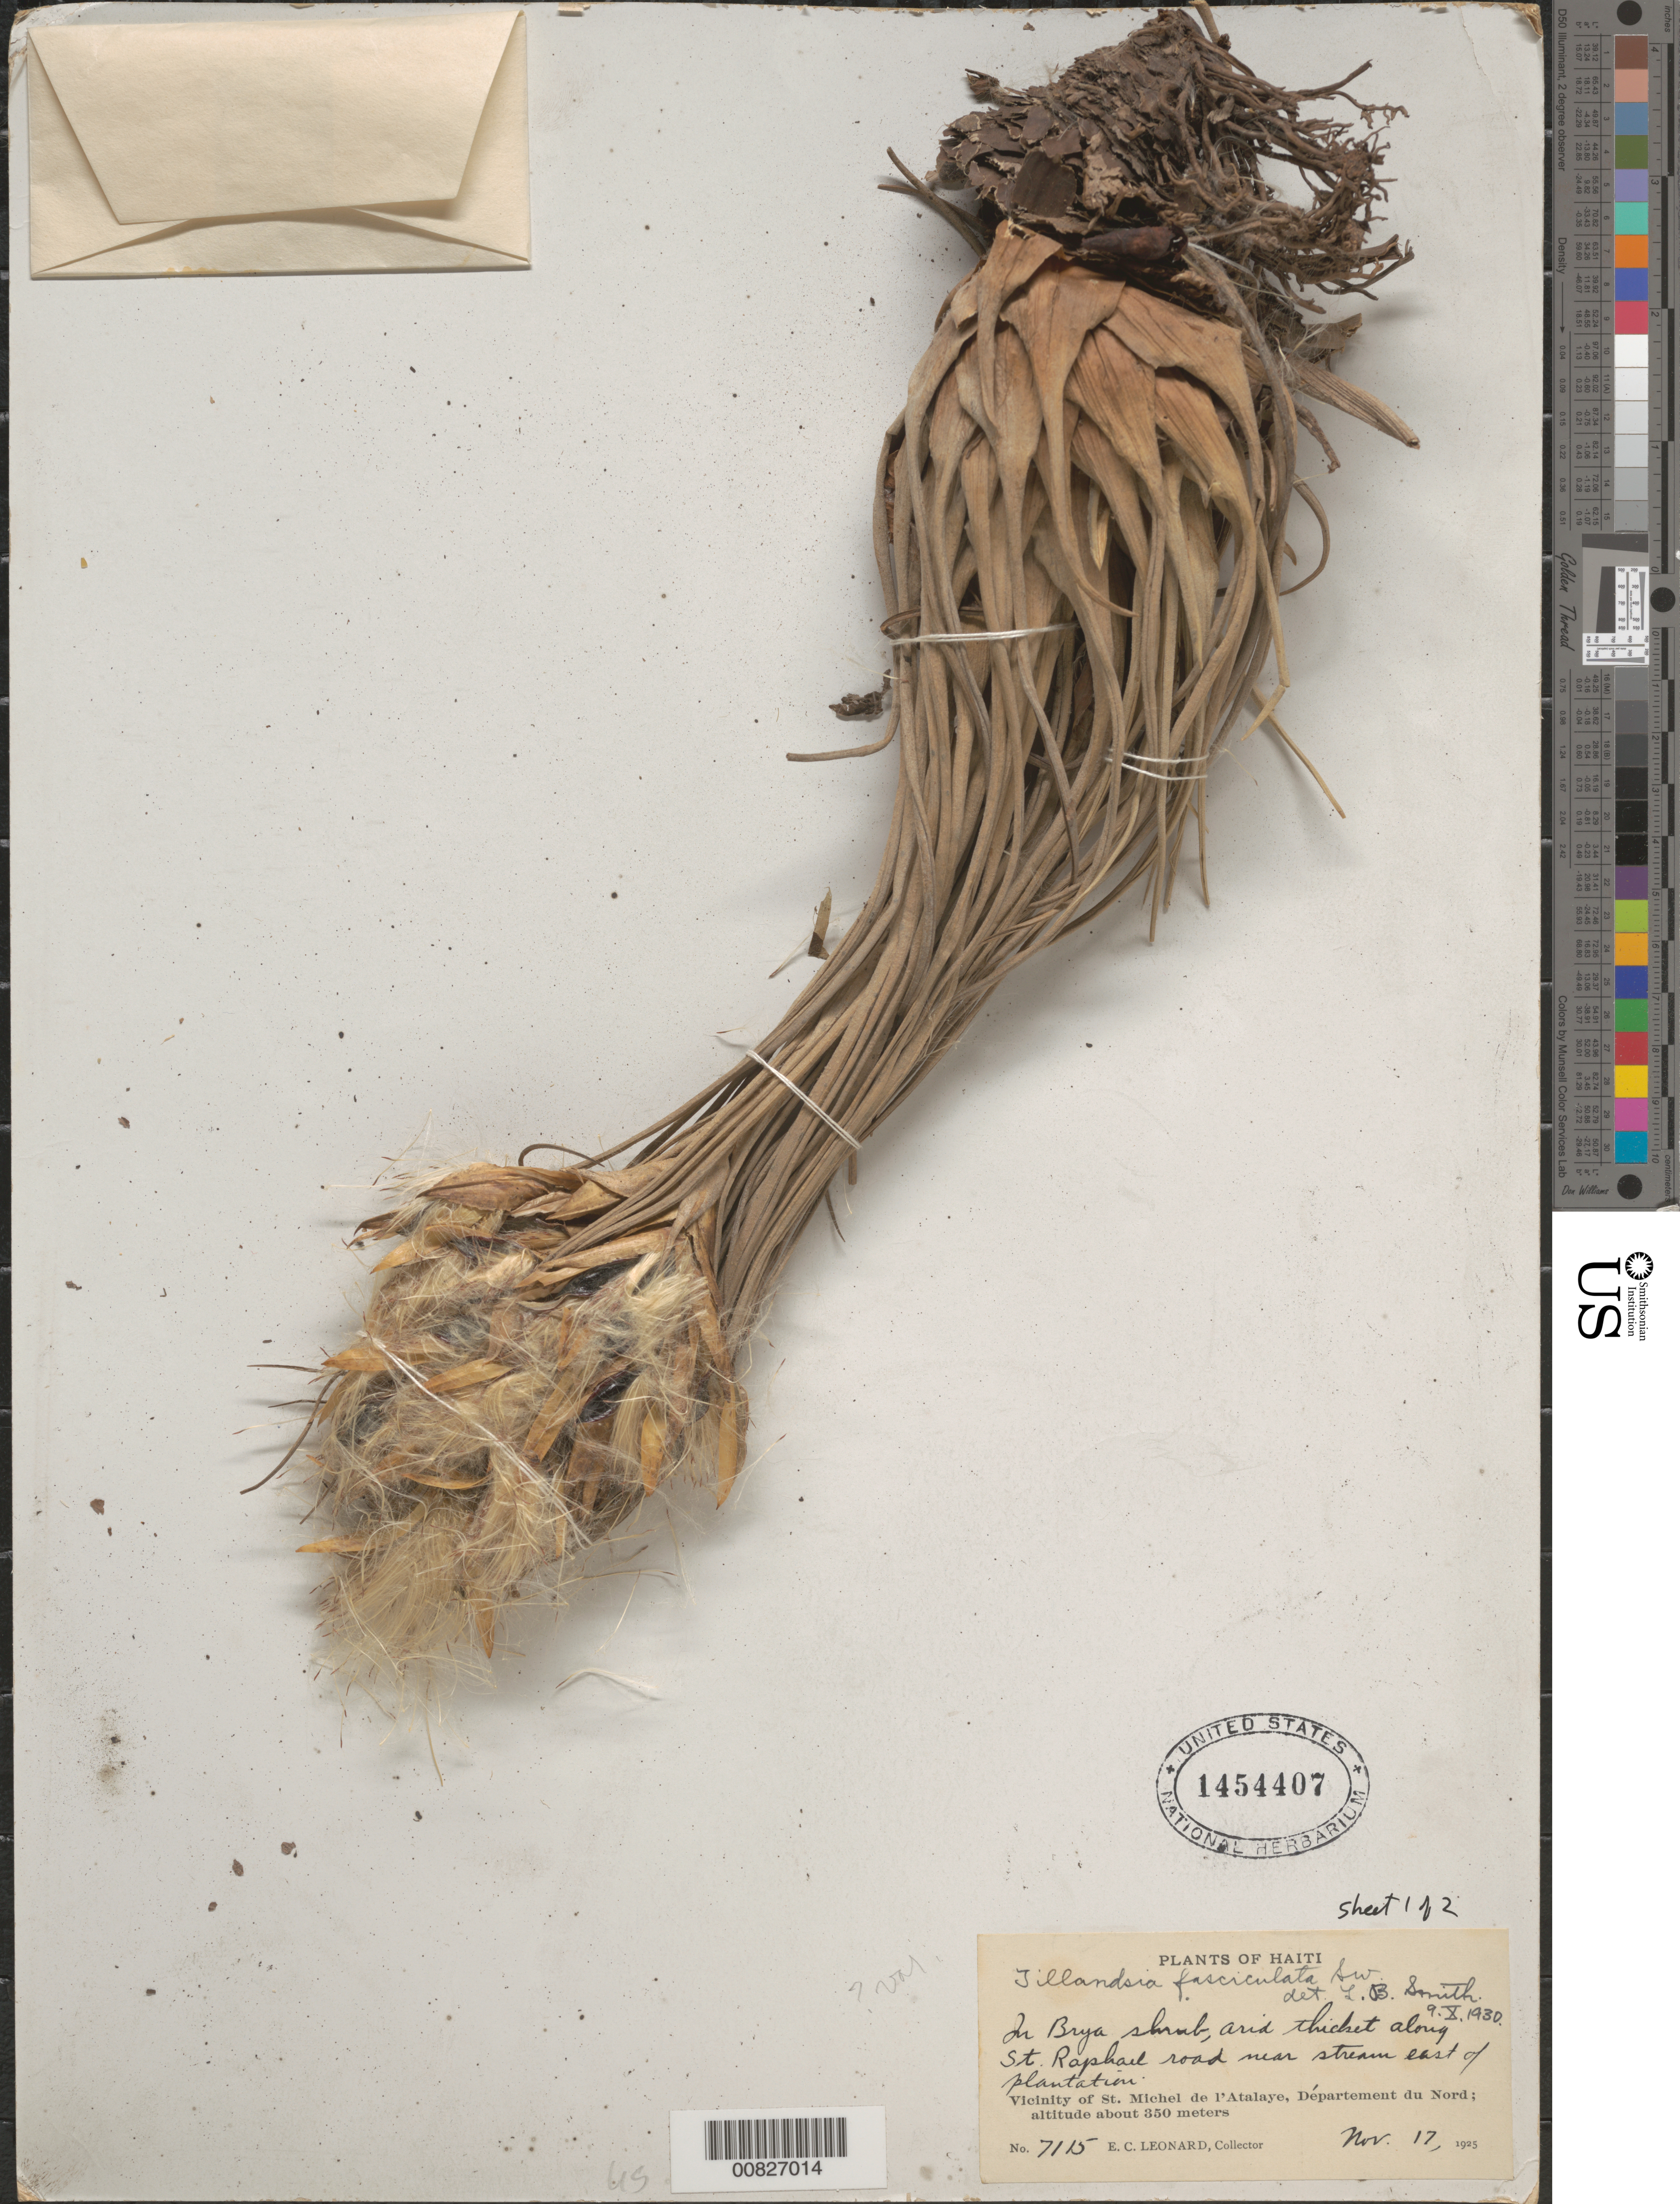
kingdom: Plantae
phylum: Tracheophyta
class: Liliopsida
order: Poales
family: Bromeliaceae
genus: Tillandsia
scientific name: Tillandsia fasciculata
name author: Sw.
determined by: Smith, Lyman B., (US), NMNH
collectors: E. C. Leonard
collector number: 7115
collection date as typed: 17 Nov 1925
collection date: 1925-11-17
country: Haiti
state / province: Nord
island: Hispaniola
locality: Vicinity of St. Michel de l'Atalaye, Département du Nord. Arid thicket along St Raphael road near stream east of plantation.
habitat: In Brya shrub. Arid thicket near stream.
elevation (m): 350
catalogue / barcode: US 1454407